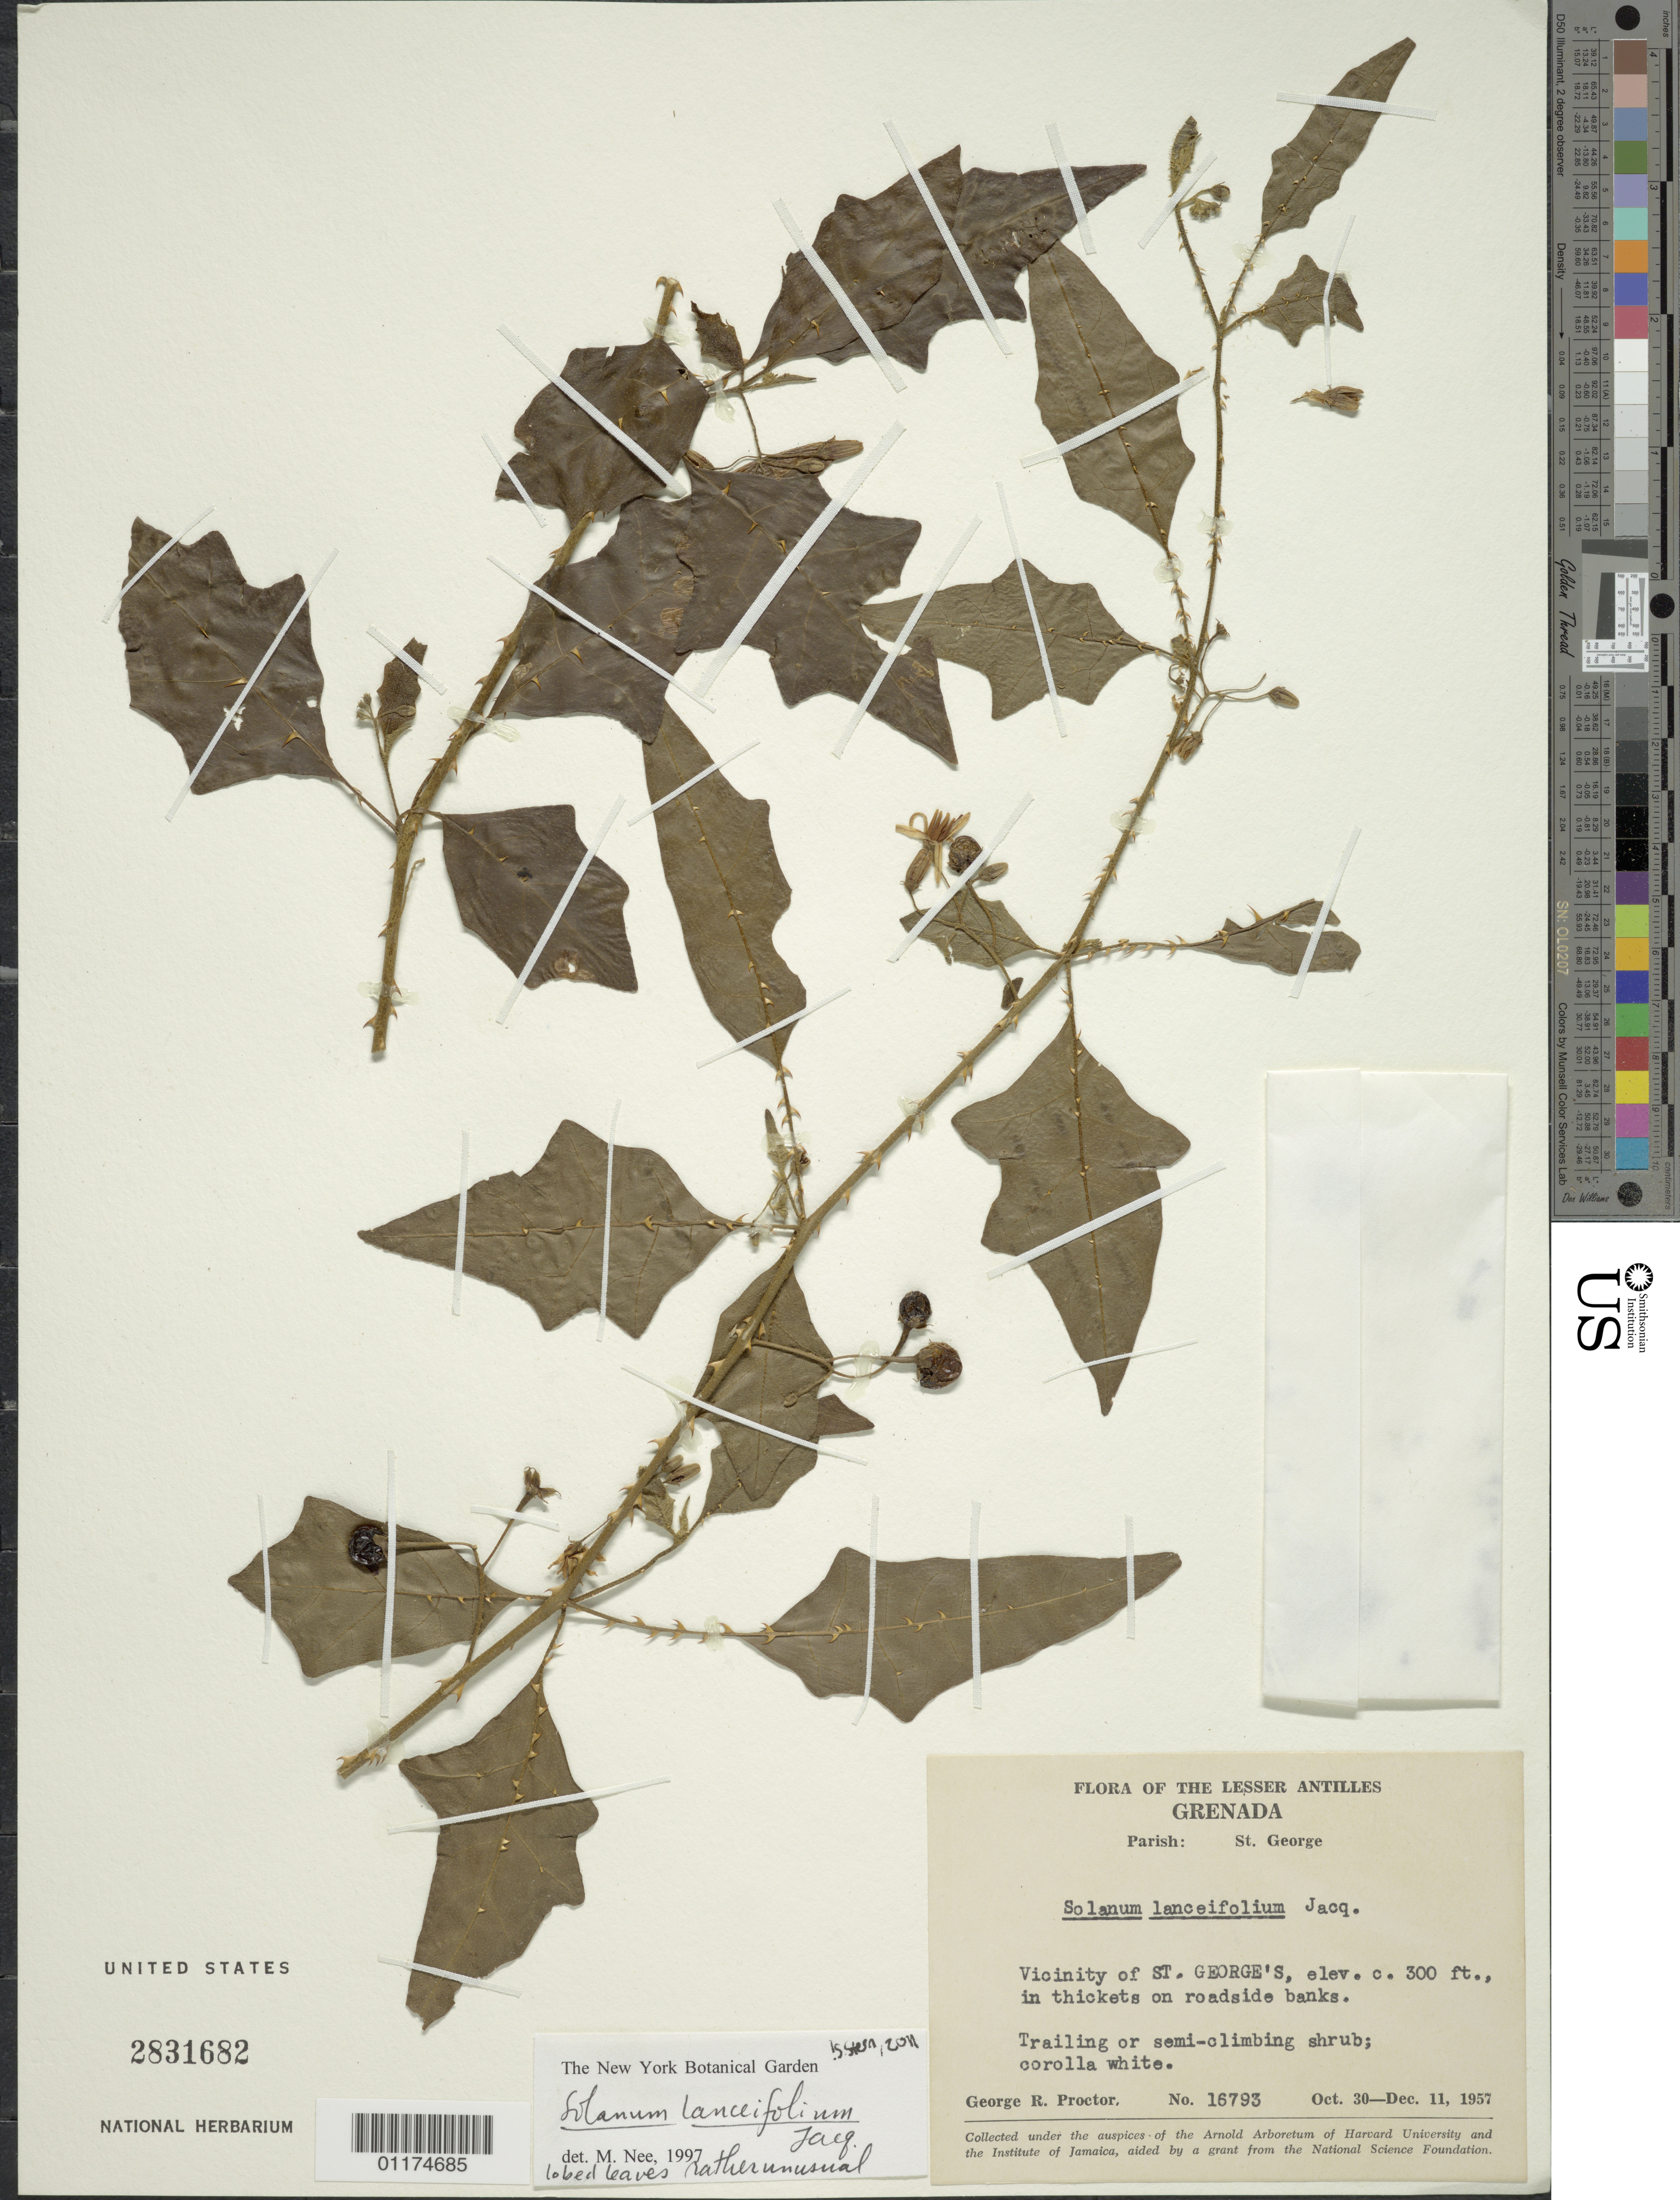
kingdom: Plantae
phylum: Tracheophyta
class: Magnoliopsida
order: Solanales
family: Solanaceae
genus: Solanum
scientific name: Solanum lanceifolium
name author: Jacq.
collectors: G. R. Proctor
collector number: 16793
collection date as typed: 30 Oct 1957 to 11 Dec 1957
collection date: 1957-10-30/1957-12-11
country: Grenada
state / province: Saint George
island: Grenada I.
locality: Vicinity of ST. GEORGE'S, in thickets on roadside banks.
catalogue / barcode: US 2831682